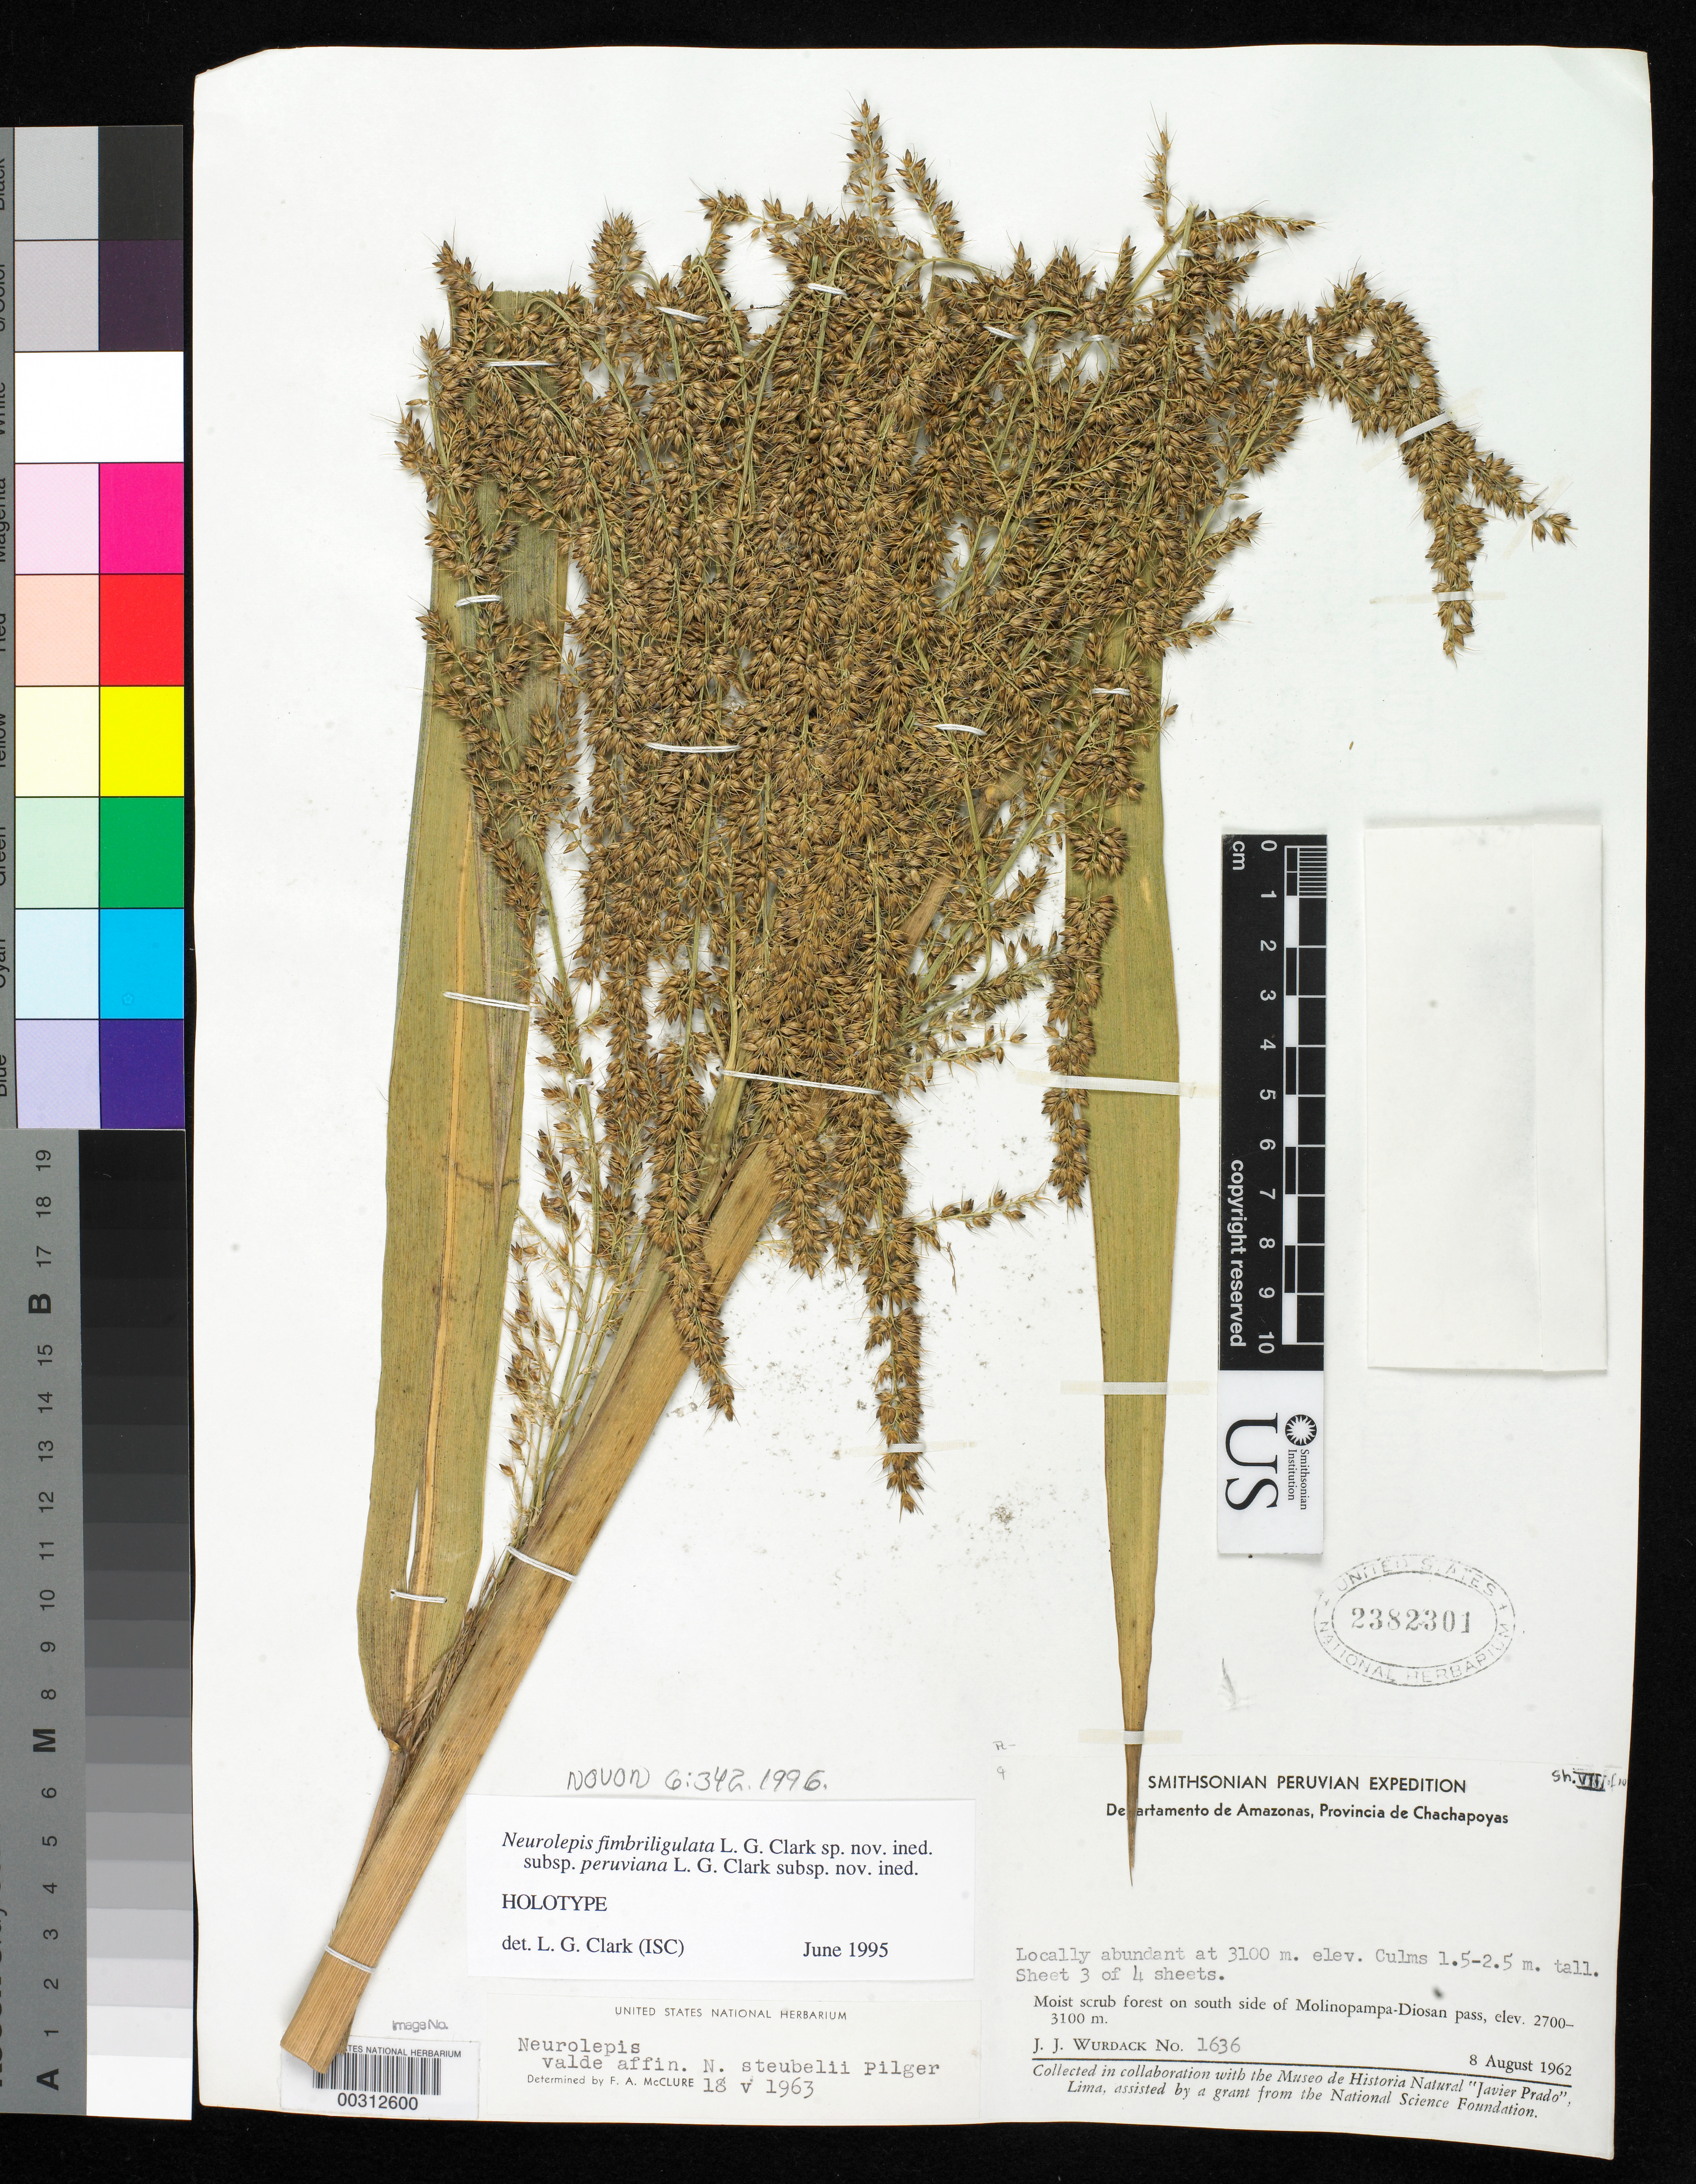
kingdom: Plantae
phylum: Tracheophyta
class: Liliopsida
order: Poales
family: Poaceae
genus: Neurolepis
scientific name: Neurolepis fimbriligulata subsp. peruviana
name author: L.G. Clark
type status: Holotype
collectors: J. J. Wurdack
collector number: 1636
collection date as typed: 08 Aug 1962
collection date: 1962-08-08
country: Peru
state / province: Amazonas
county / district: Chachapoyas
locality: S side of Molinopampa-Diosan Pass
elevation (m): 2700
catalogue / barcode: US 2382301